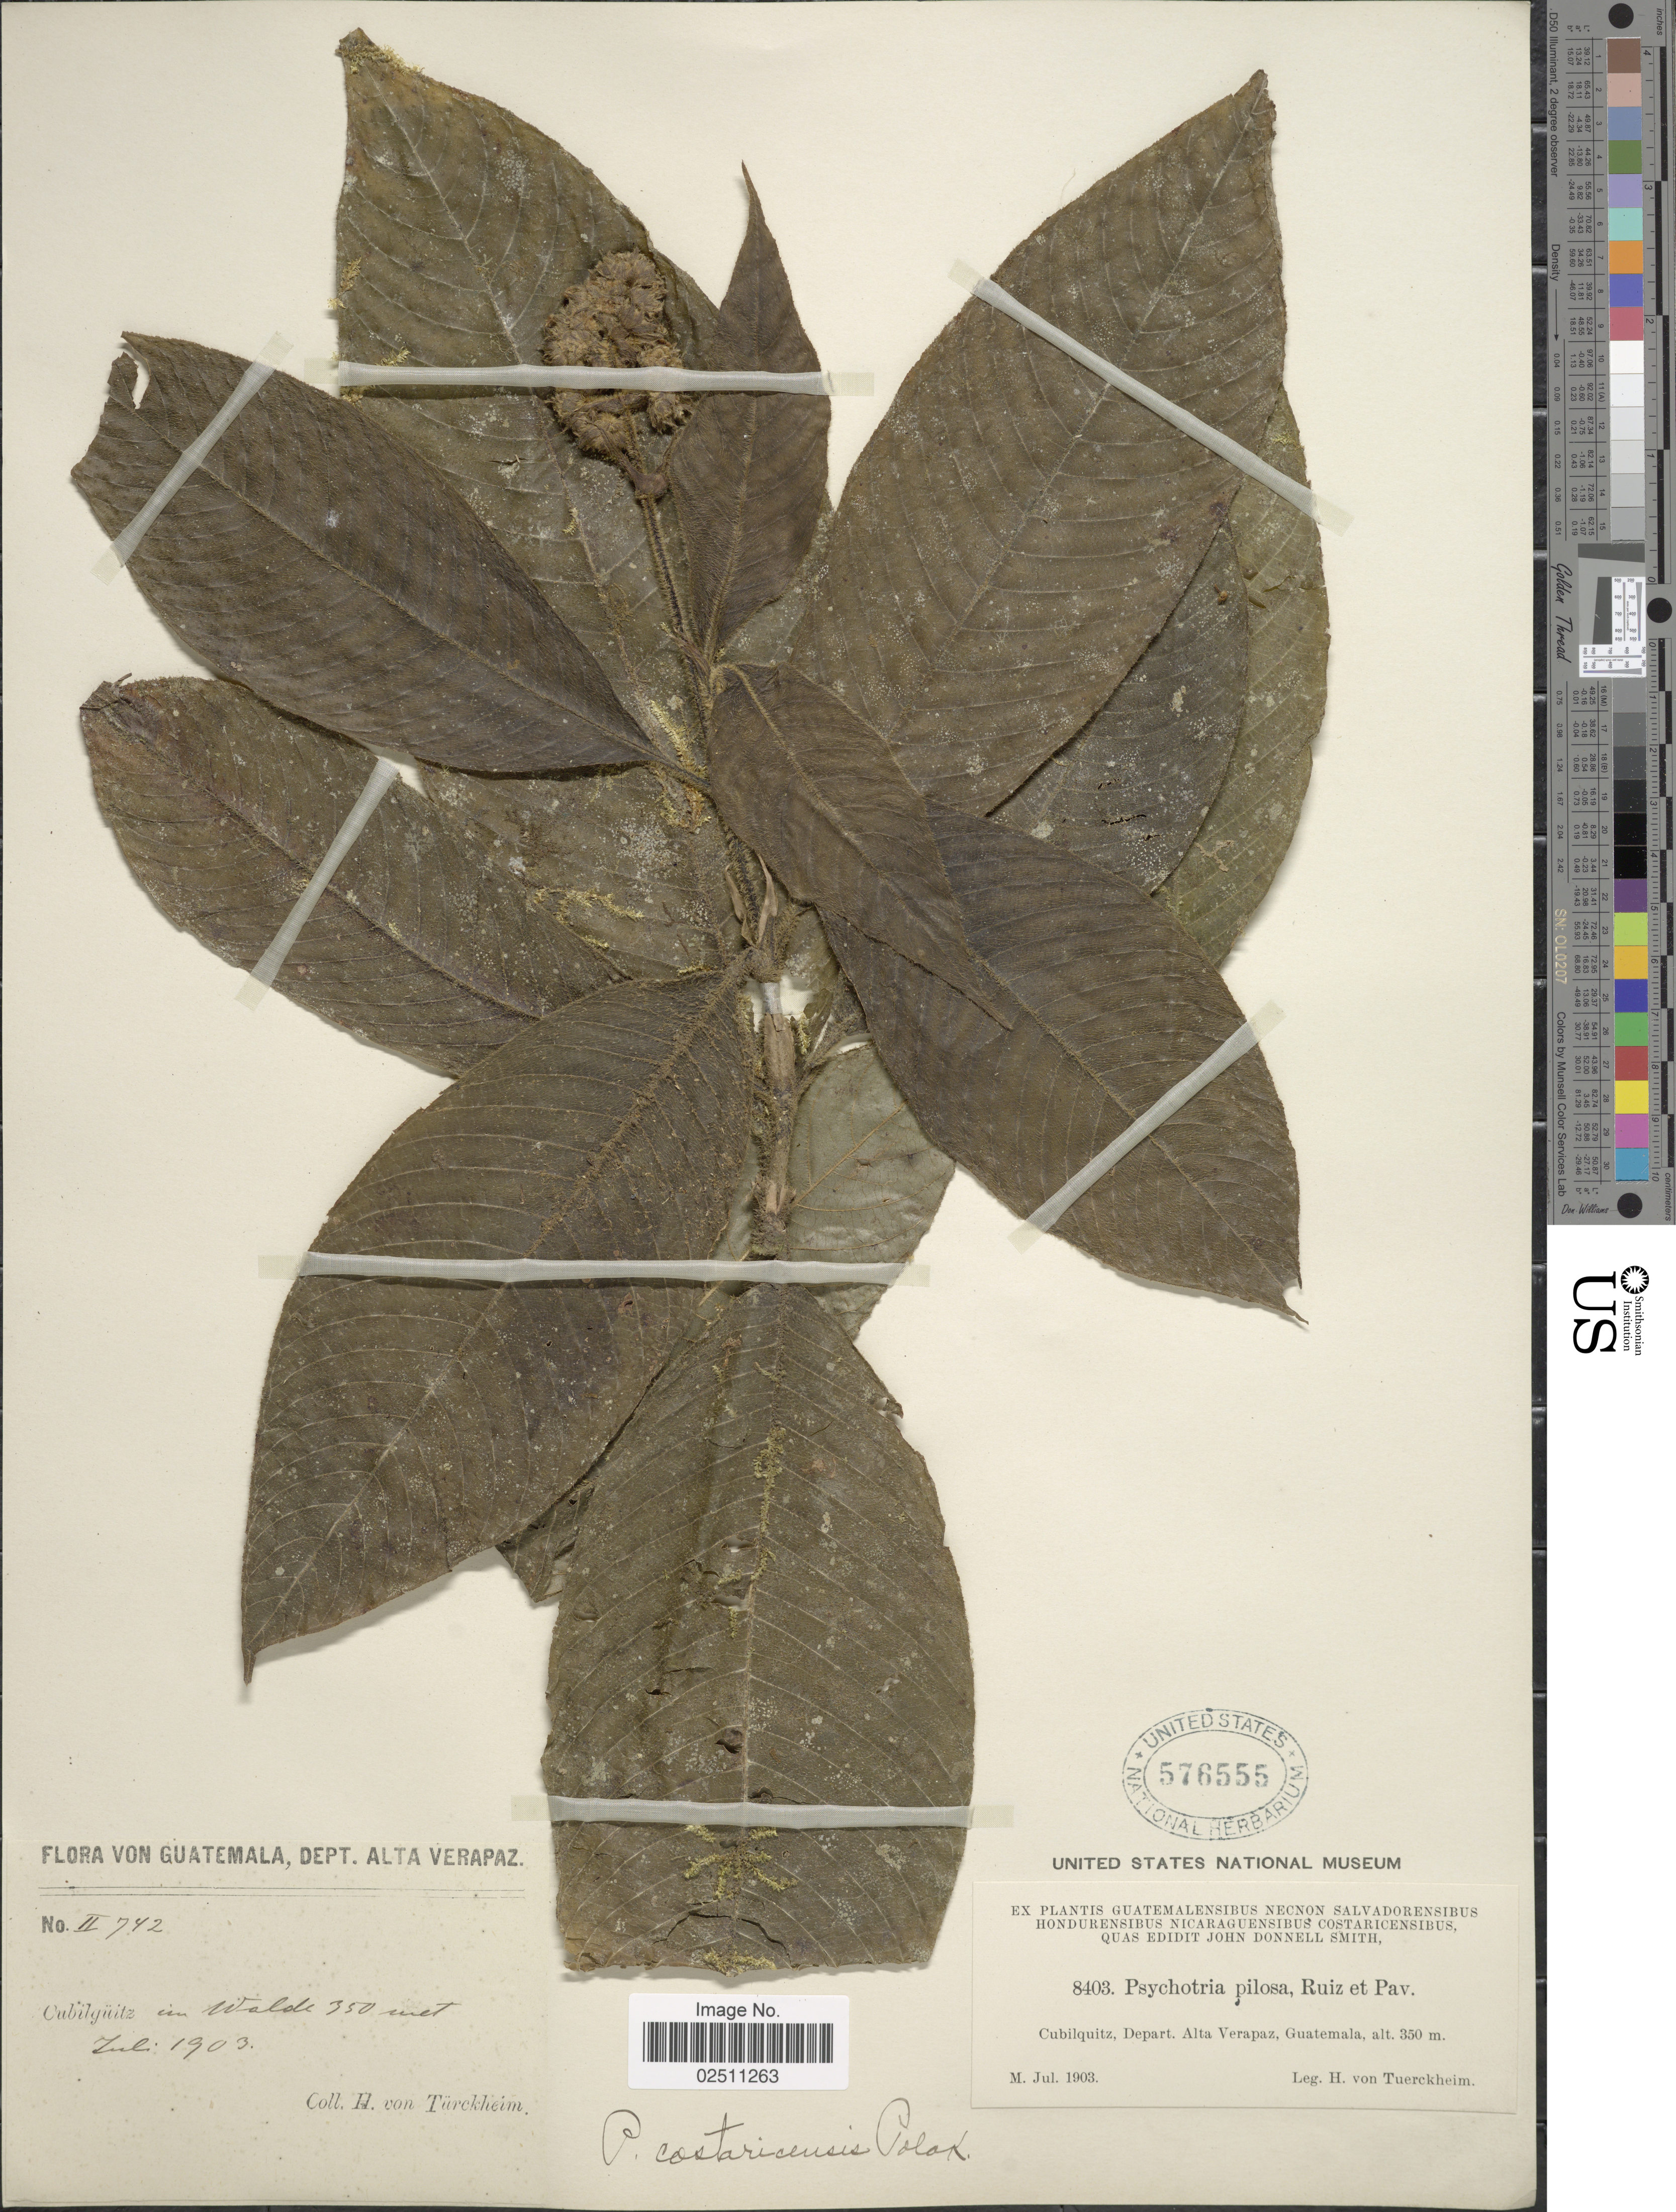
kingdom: Plantae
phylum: Tracheophyta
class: Magnoliopsida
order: Gentianales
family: Rubiaceae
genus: Psychotria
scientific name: Psychotria pilosa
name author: Ruiz & Pav.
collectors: H. von Türckheim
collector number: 8403/II 742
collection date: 1903-07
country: Guatemala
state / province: Alta Verapaz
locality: Cubilguitz, im Walde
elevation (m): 350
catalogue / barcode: US 576555